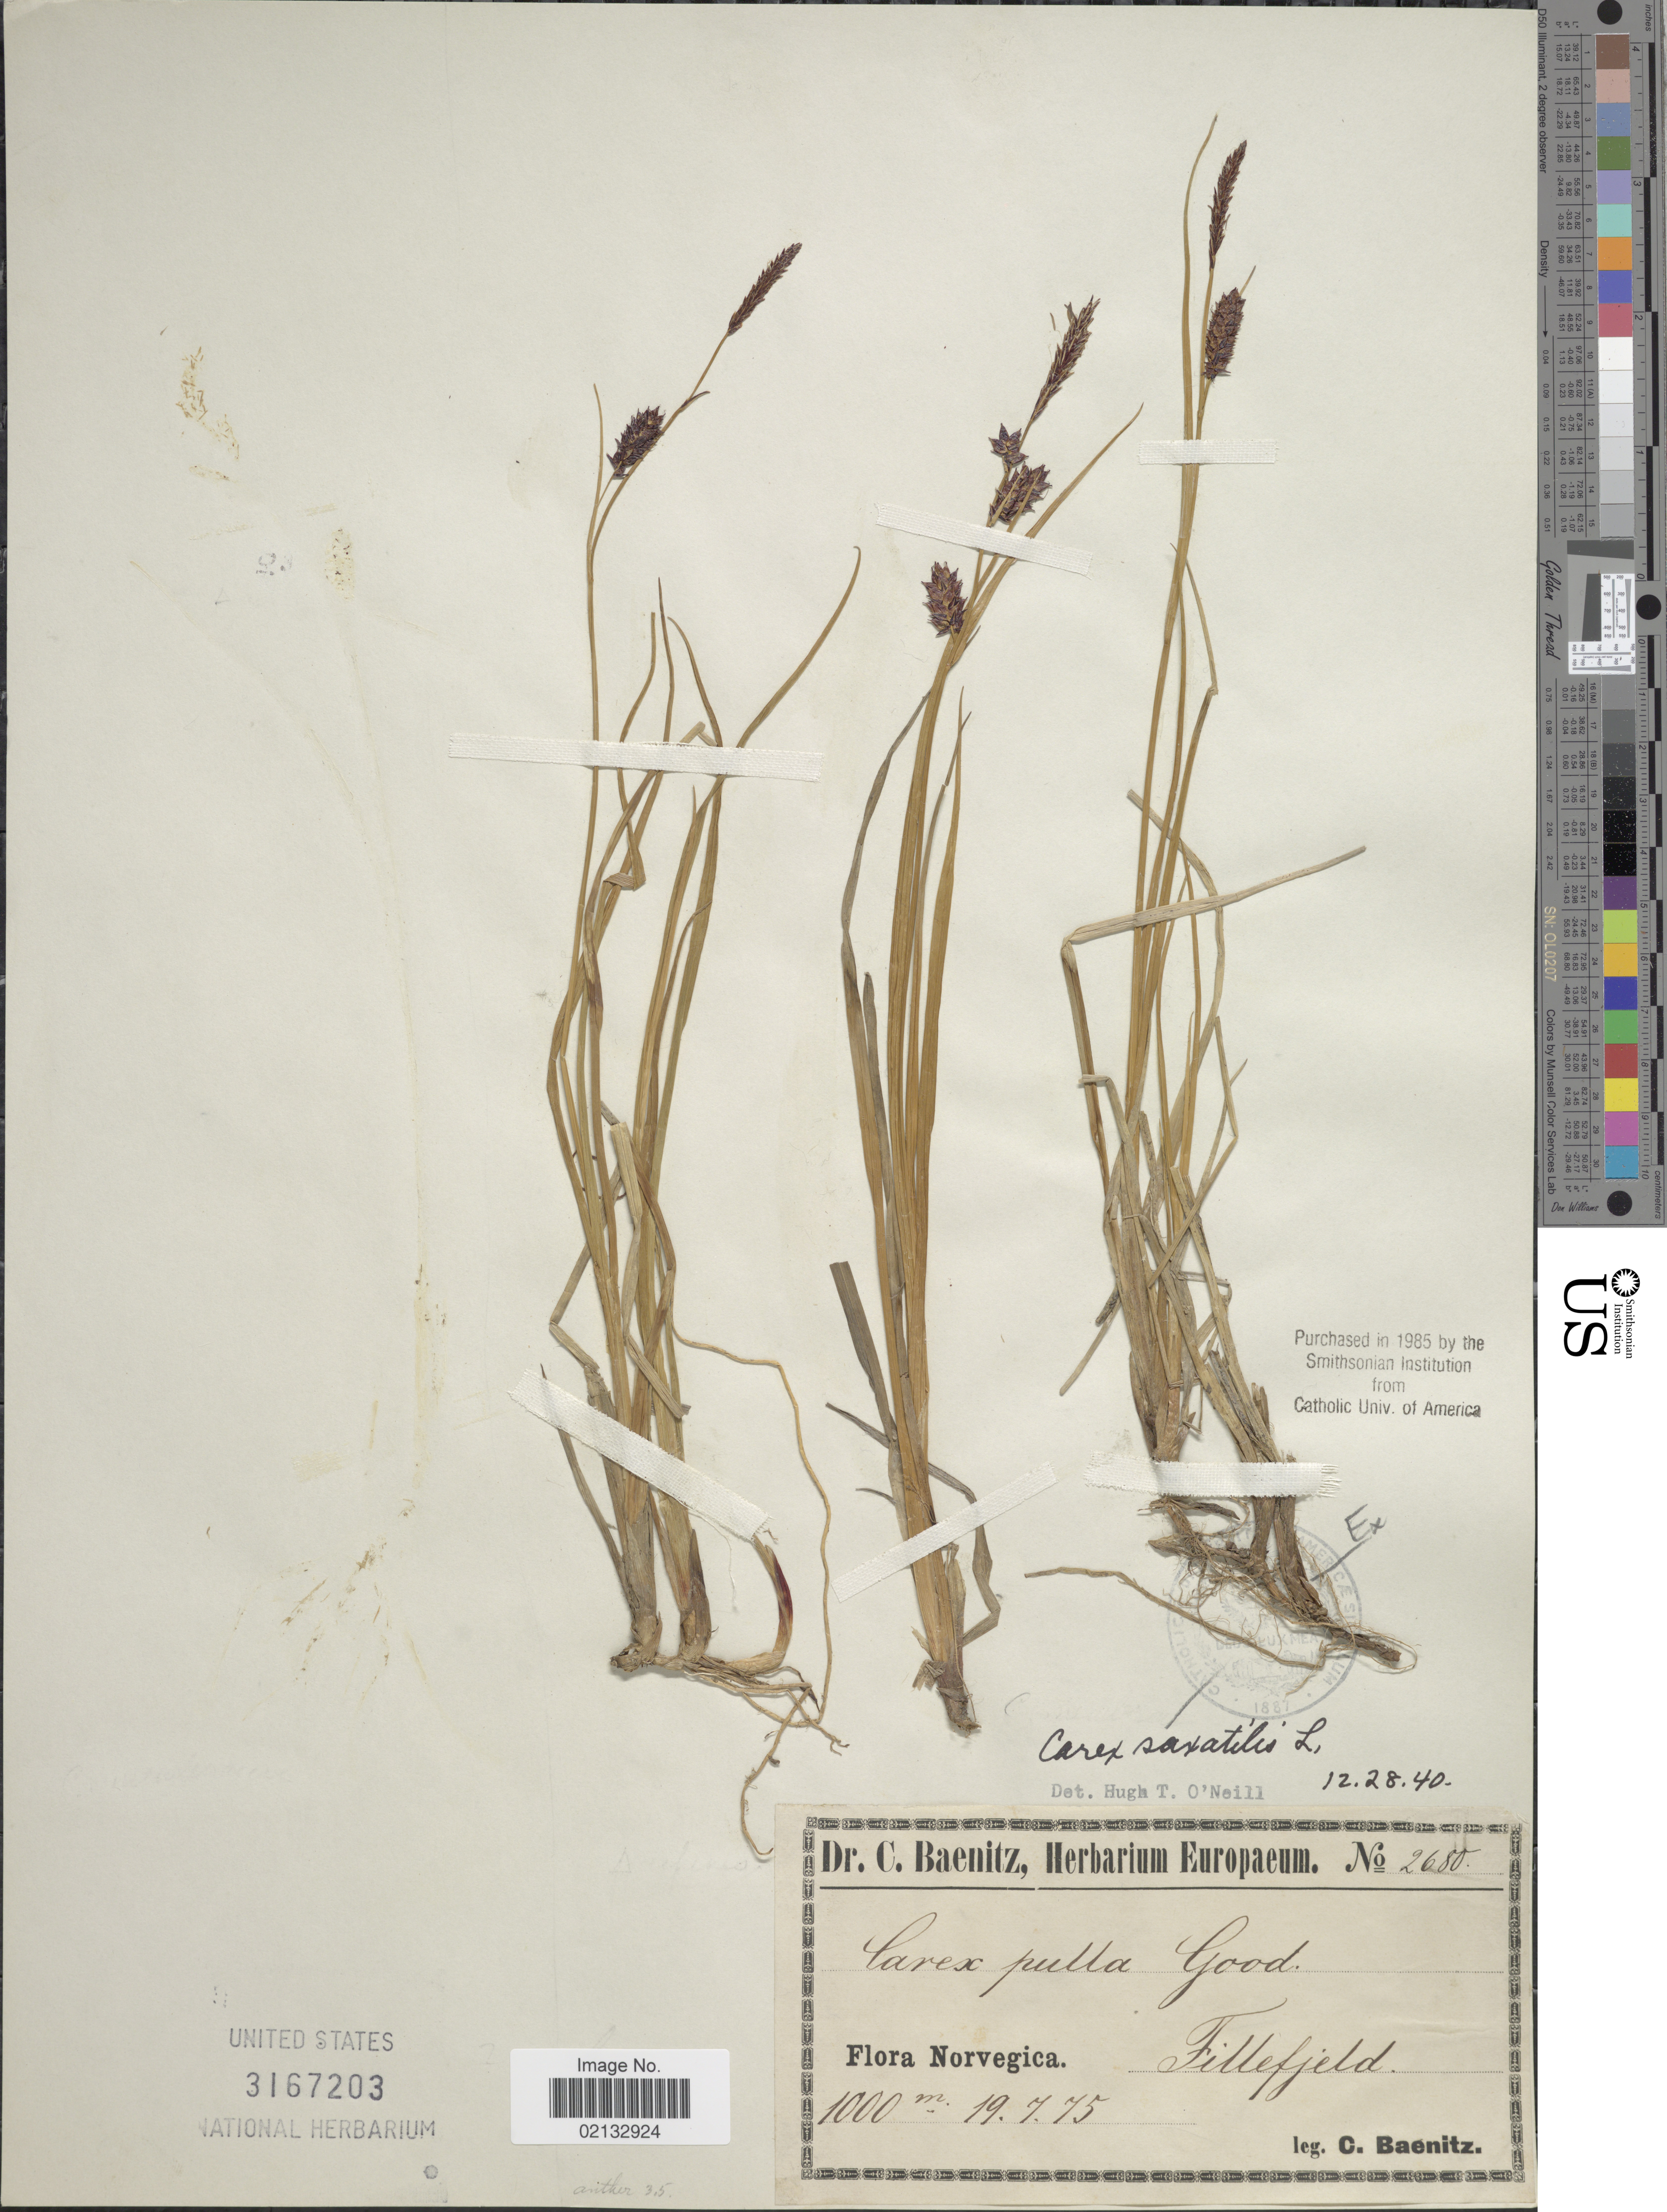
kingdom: Plantae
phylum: Tracheophyta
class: Liliopsida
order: Poales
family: Cyperaceae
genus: Carex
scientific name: Carex saxatilis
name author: L.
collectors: C. G. Baenitz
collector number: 2680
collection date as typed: Transcribed d/m/y: 19/7/75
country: Norway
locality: Norvegica. Fillefjeld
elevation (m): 1000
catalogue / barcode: US 3167203